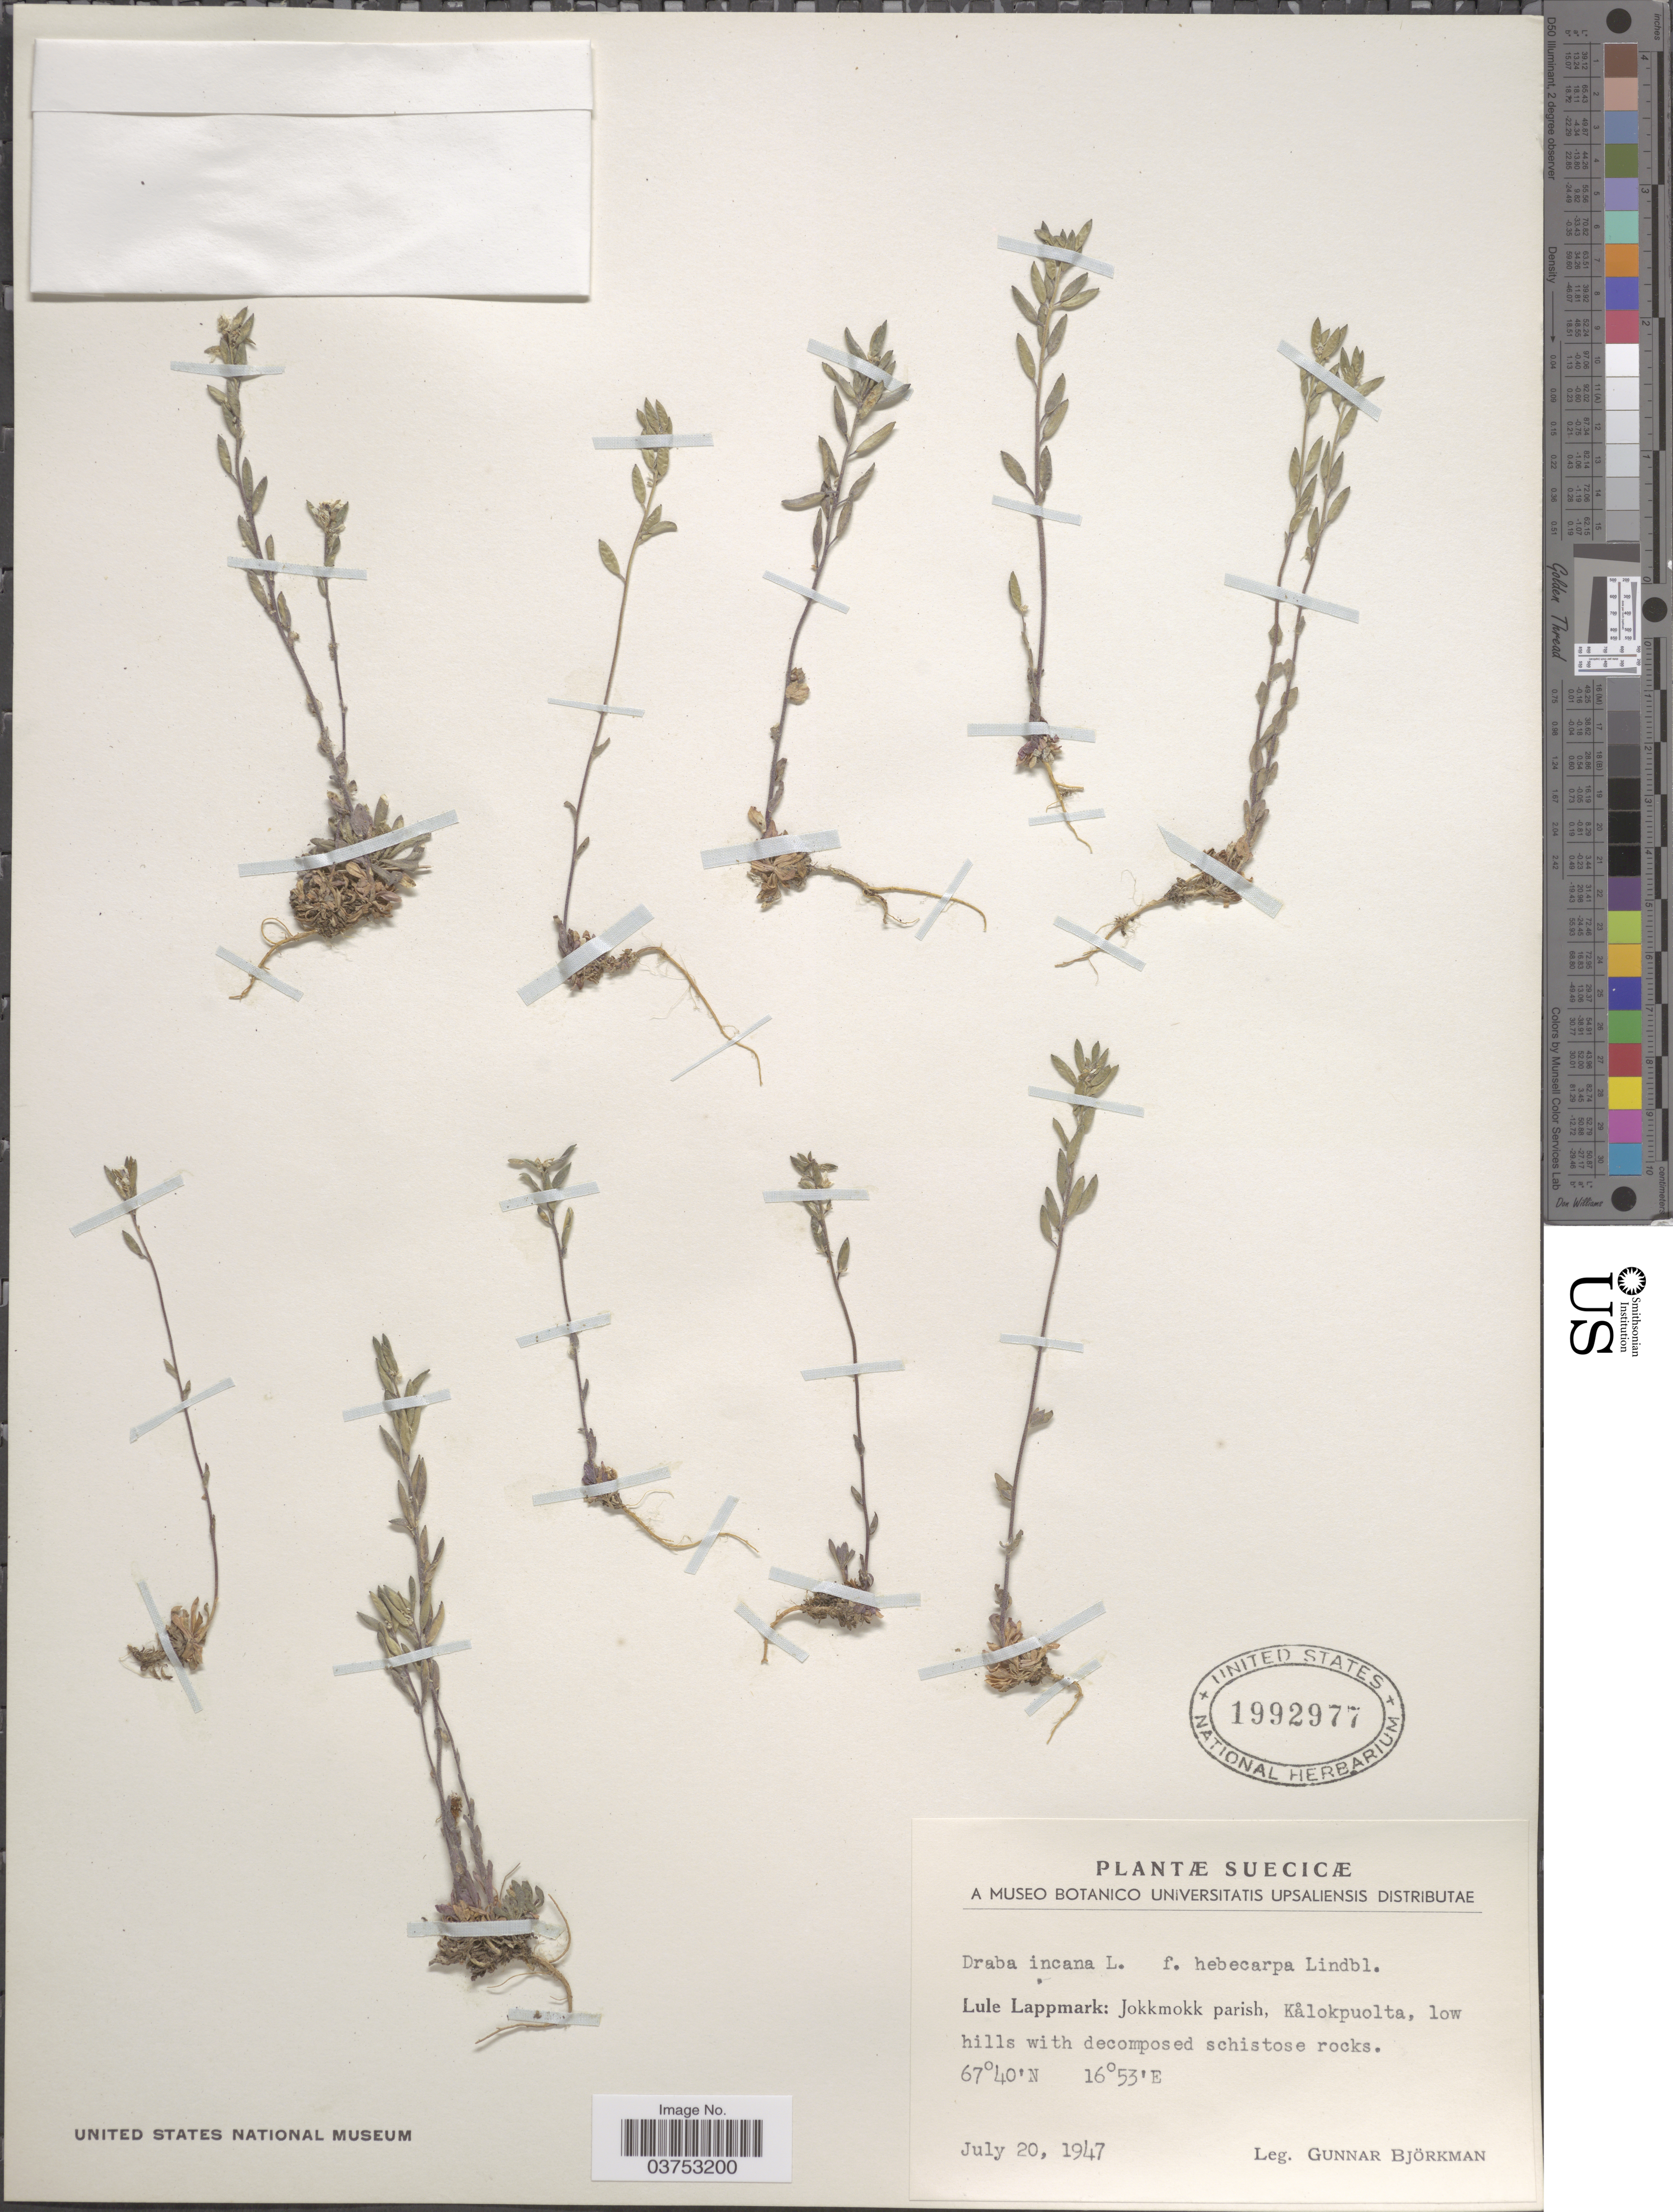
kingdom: Plantae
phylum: Tracheophyta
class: Magnoliopsida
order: Brassicales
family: Brassicaceae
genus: Draba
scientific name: Draba incana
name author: L.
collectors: G. Bjorkman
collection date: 1947-07-20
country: Sweden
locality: Suecicœ. Lule Lappmark: Jokkmokk parish, Kålokpuolta.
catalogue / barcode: US 1992977